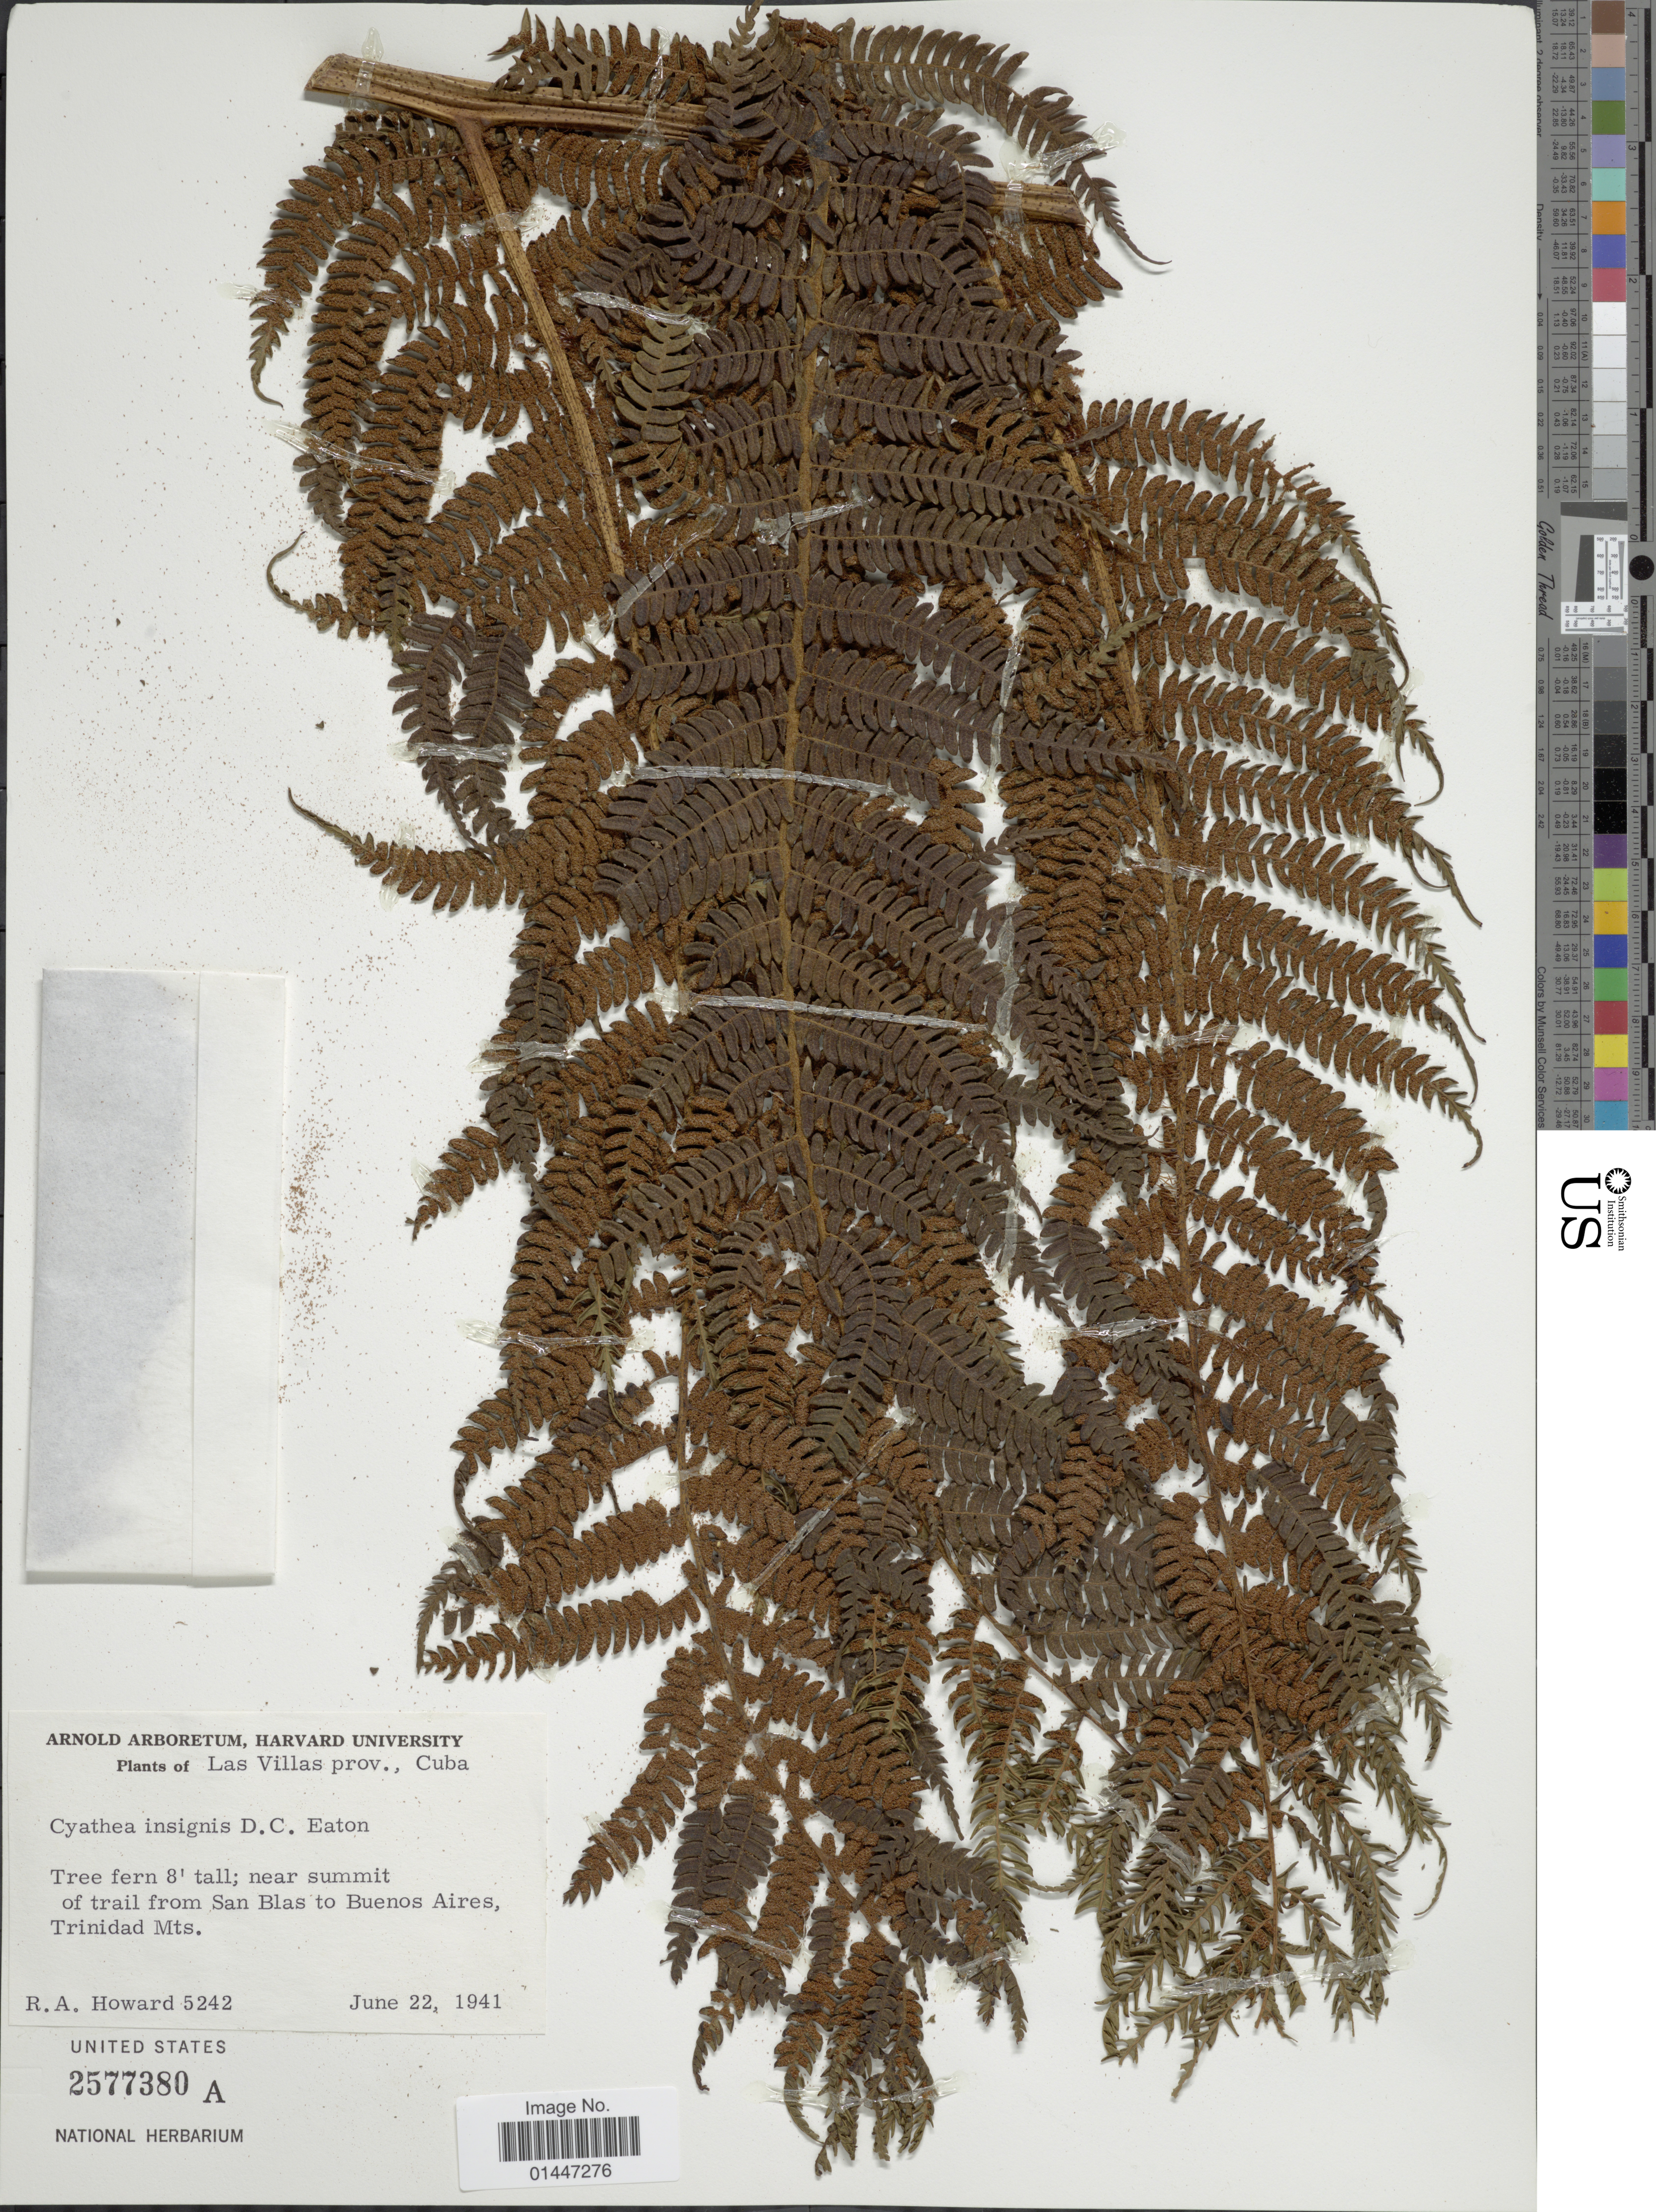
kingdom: Plantae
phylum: Tracheophyta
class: Polypodiopsida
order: Cyatheales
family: Cyatheaceae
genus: Sphaeropteris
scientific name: Sphaeropteris insignis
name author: (Eaton) R.M. Tryon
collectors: R. A. Howard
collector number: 5242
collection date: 1941-06-22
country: Cuba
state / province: Las Villas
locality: Las Villas prov.; near summit of trail from San Blas to Buenos Aires, Trinidad Mts.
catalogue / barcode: US 2577380A